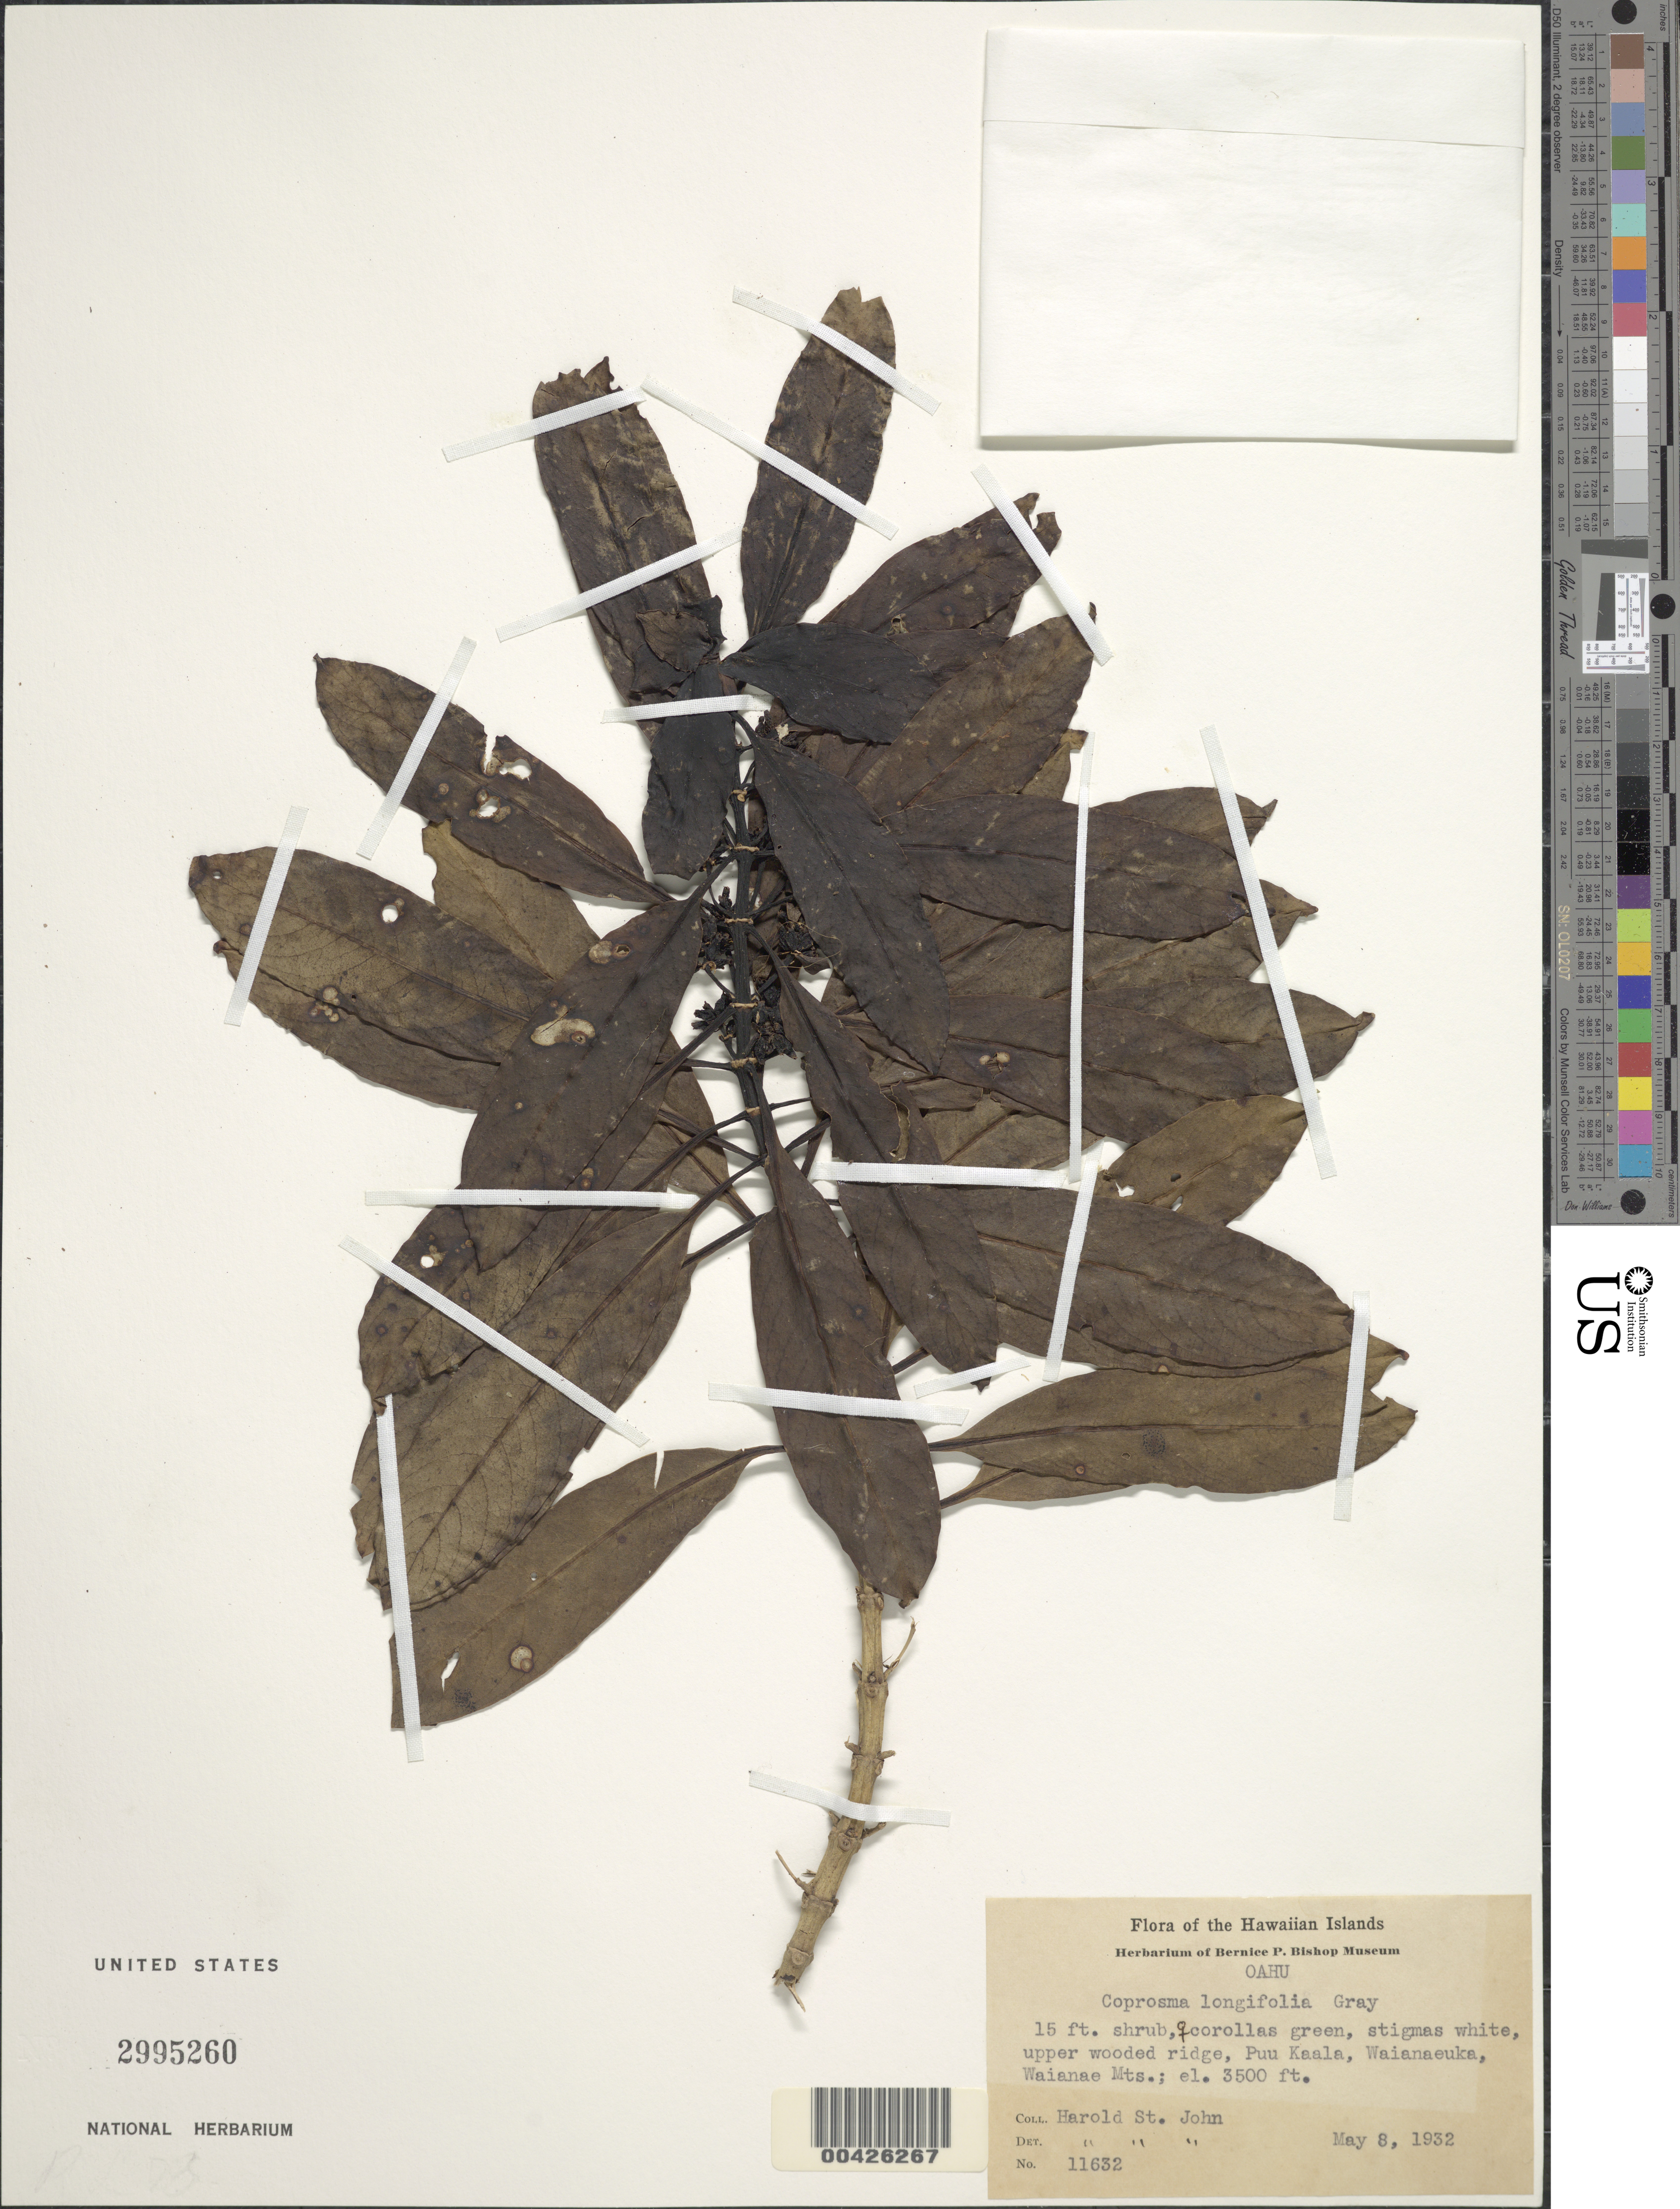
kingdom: Plantae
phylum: Tracheophyta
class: Magnoliopsida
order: Gentianales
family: Rubiaceae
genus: Coprosma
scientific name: Coprosma longifolia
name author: A. Gray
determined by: St. John, H.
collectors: H. St. John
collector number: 11632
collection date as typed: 8 May 1932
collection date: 1932-05-08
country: United States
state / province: Hawaii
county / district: Honolulu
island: Oahu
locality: Upper ridge, Puu Kaala, Waianaeuka, Waianae Mountains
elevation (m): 1067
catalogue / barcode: US 2995260